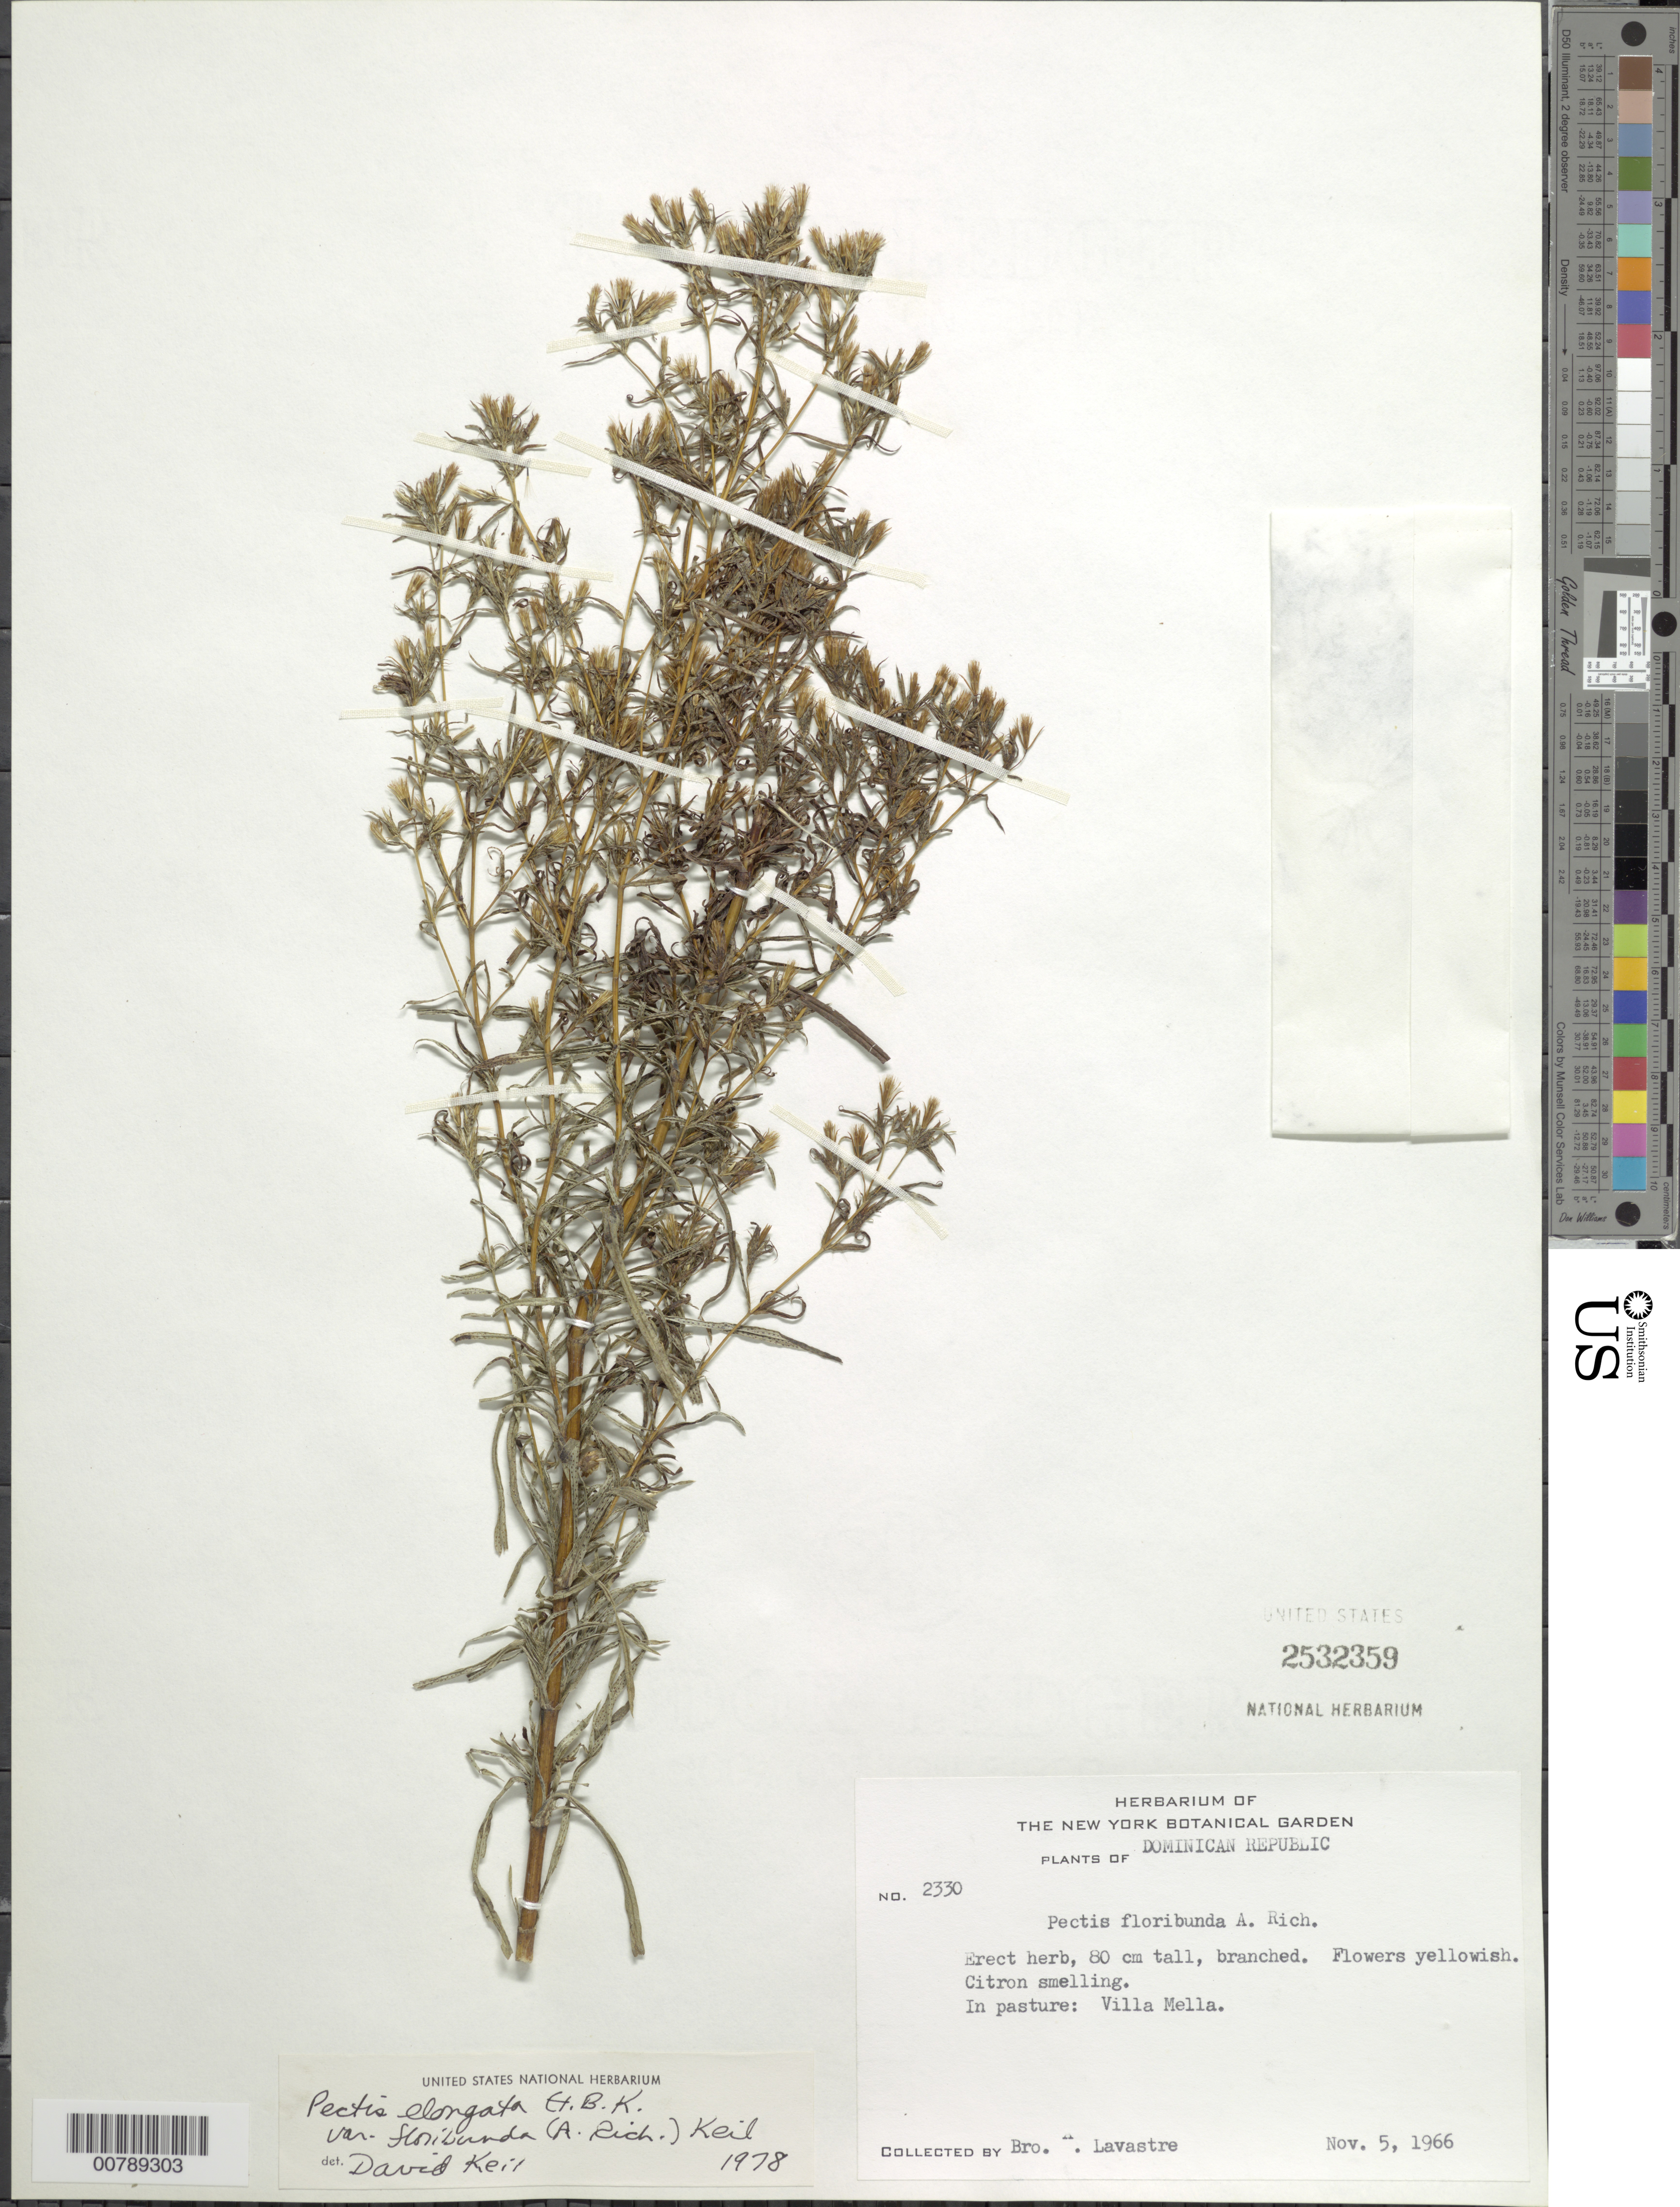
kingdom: Plantae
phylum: Tracheophyta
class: Magnoliopsida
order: Asterales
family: Asteraceae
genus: Pectis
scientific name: Pectis elongata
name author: Kunth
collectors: B. Lavastre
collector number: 2330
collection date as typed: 05 Nov 1966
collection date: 1966-11-05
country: Dominican Republic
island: Hispaniola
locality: In pasture: Villa Mella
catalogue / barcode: US 2532359-2